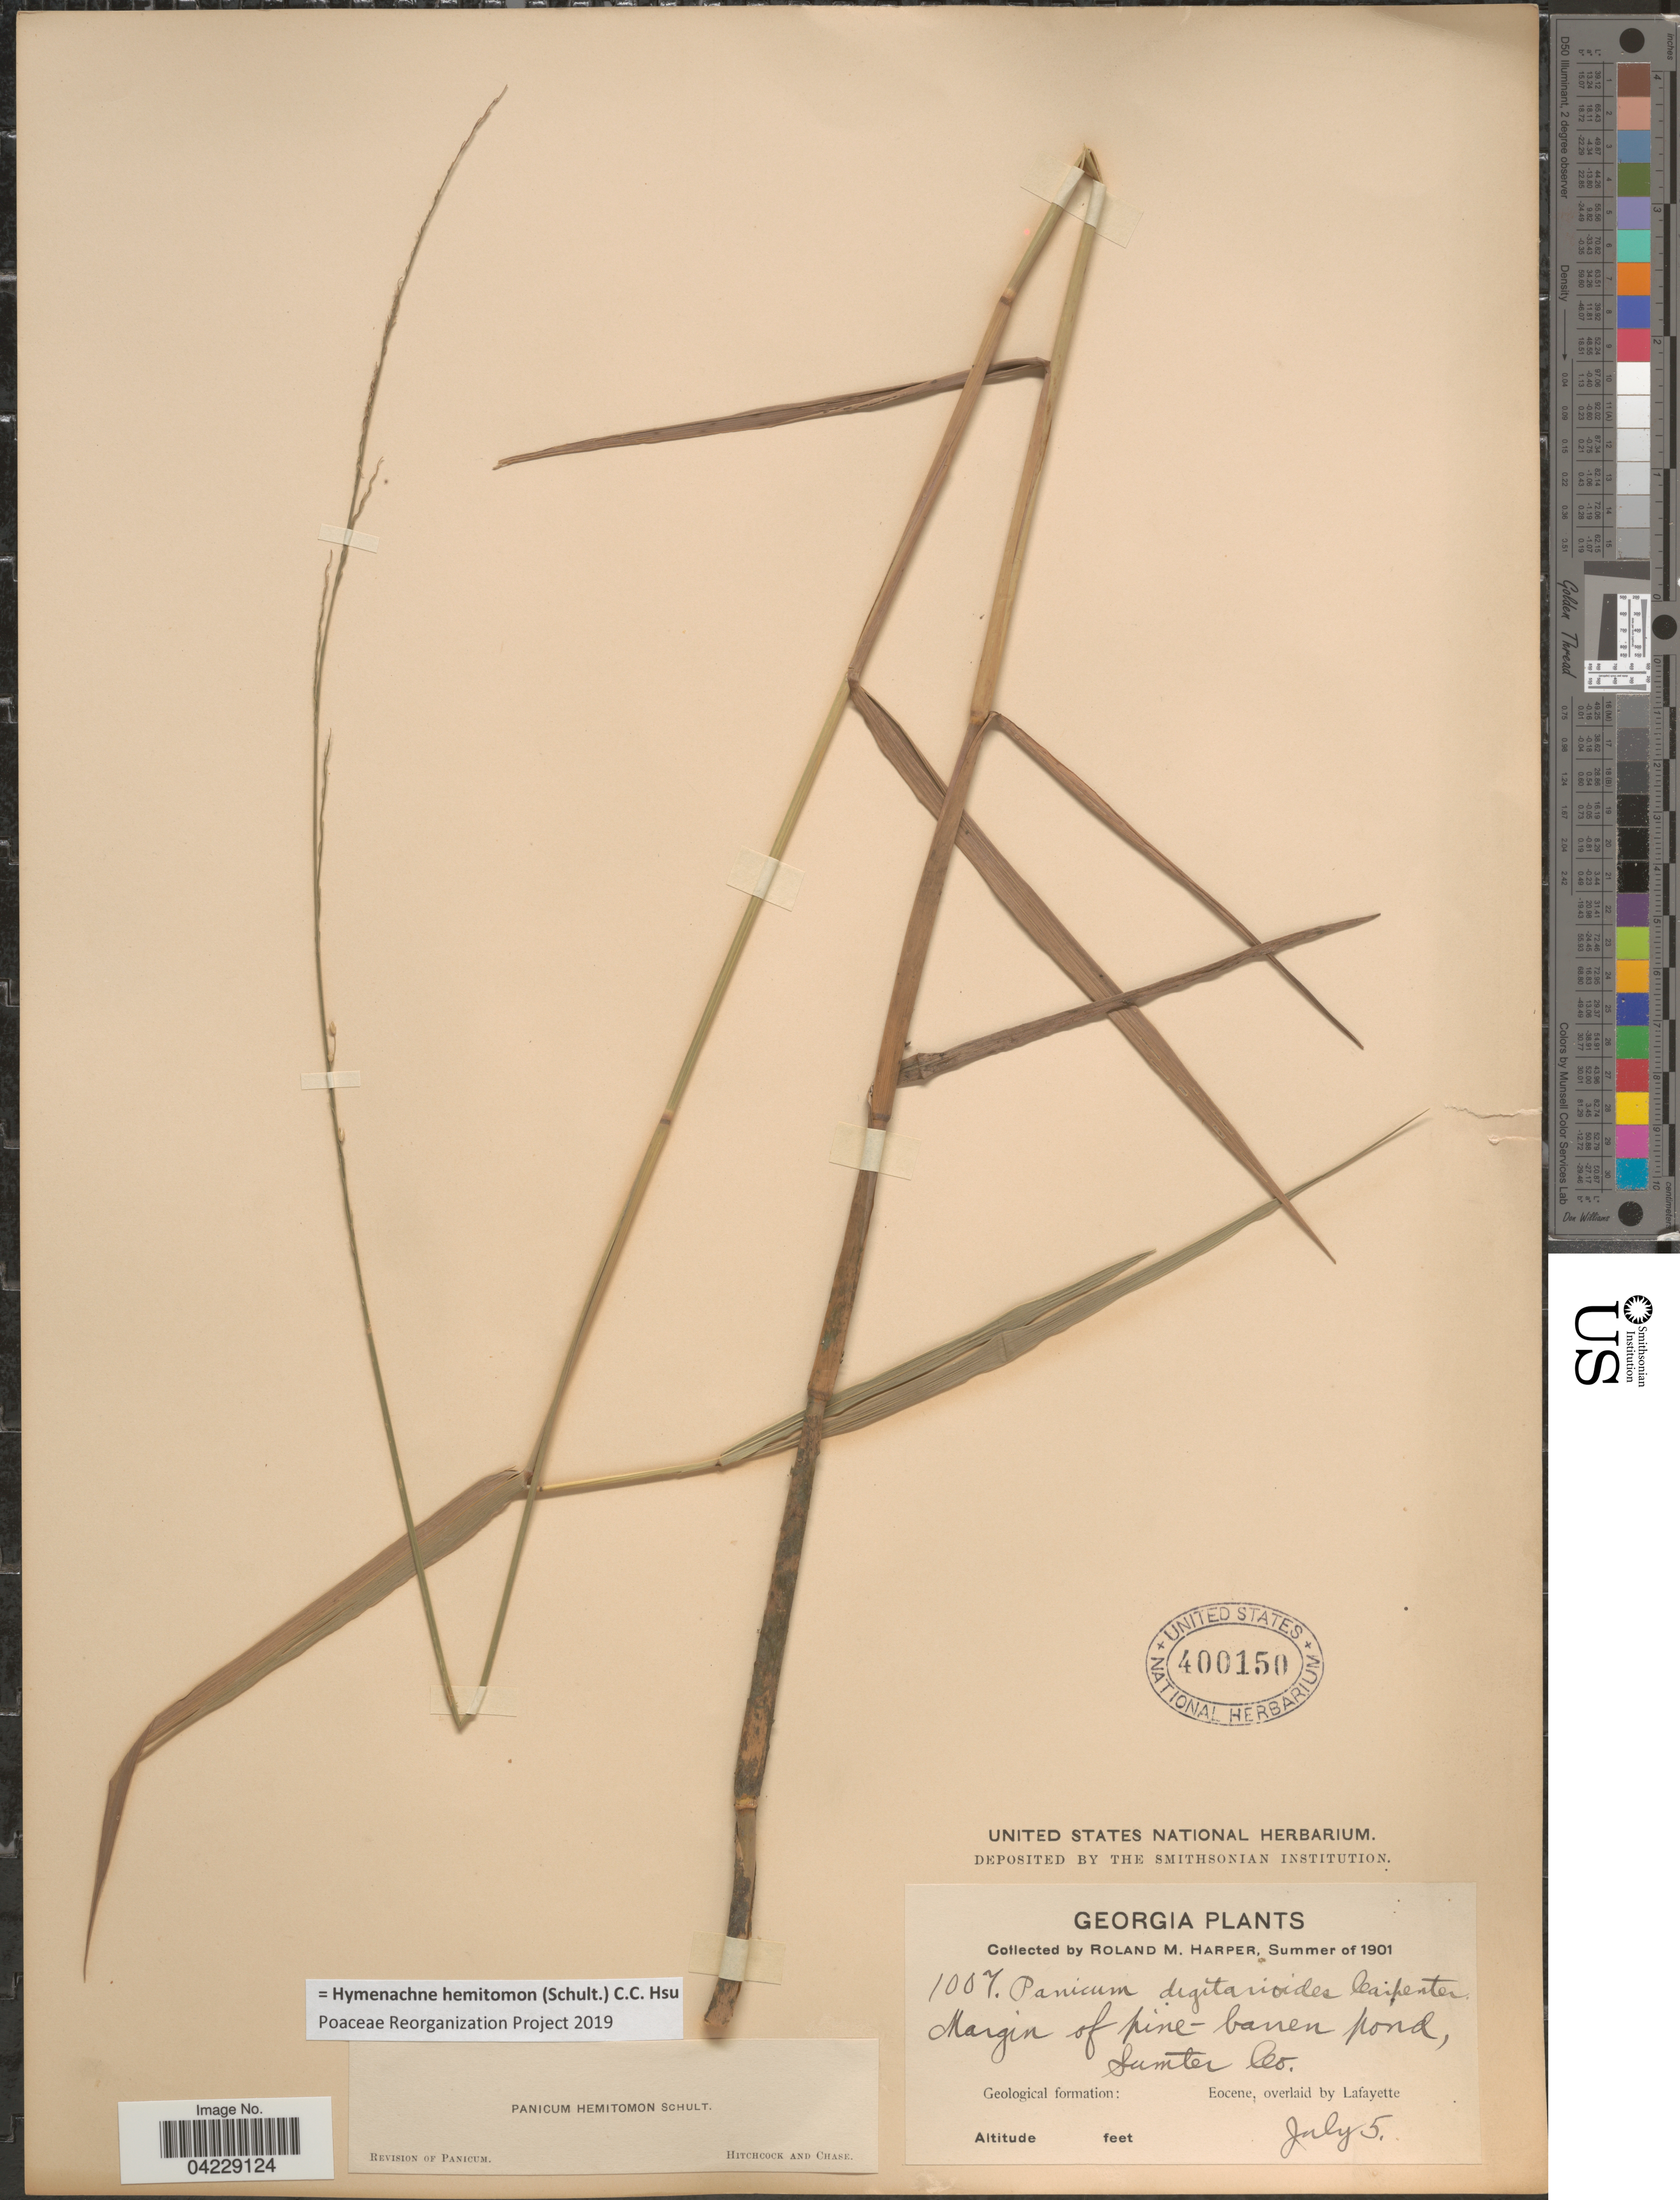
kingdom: Plantae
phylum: Tracheophyta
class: Liliopsida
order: Poales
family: Poaceae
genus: Hymenachne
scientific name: Hymenachne hemitomon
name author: (Schult.) C. C. Hsu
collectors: R. M. Harper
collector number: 1007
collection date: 1901-07-05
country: United States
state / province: Georgia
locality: Margin of pine barren pond, Sumter Co. Geological formation: Eocene, overlaid by Lafayette.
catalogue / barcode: US 400150